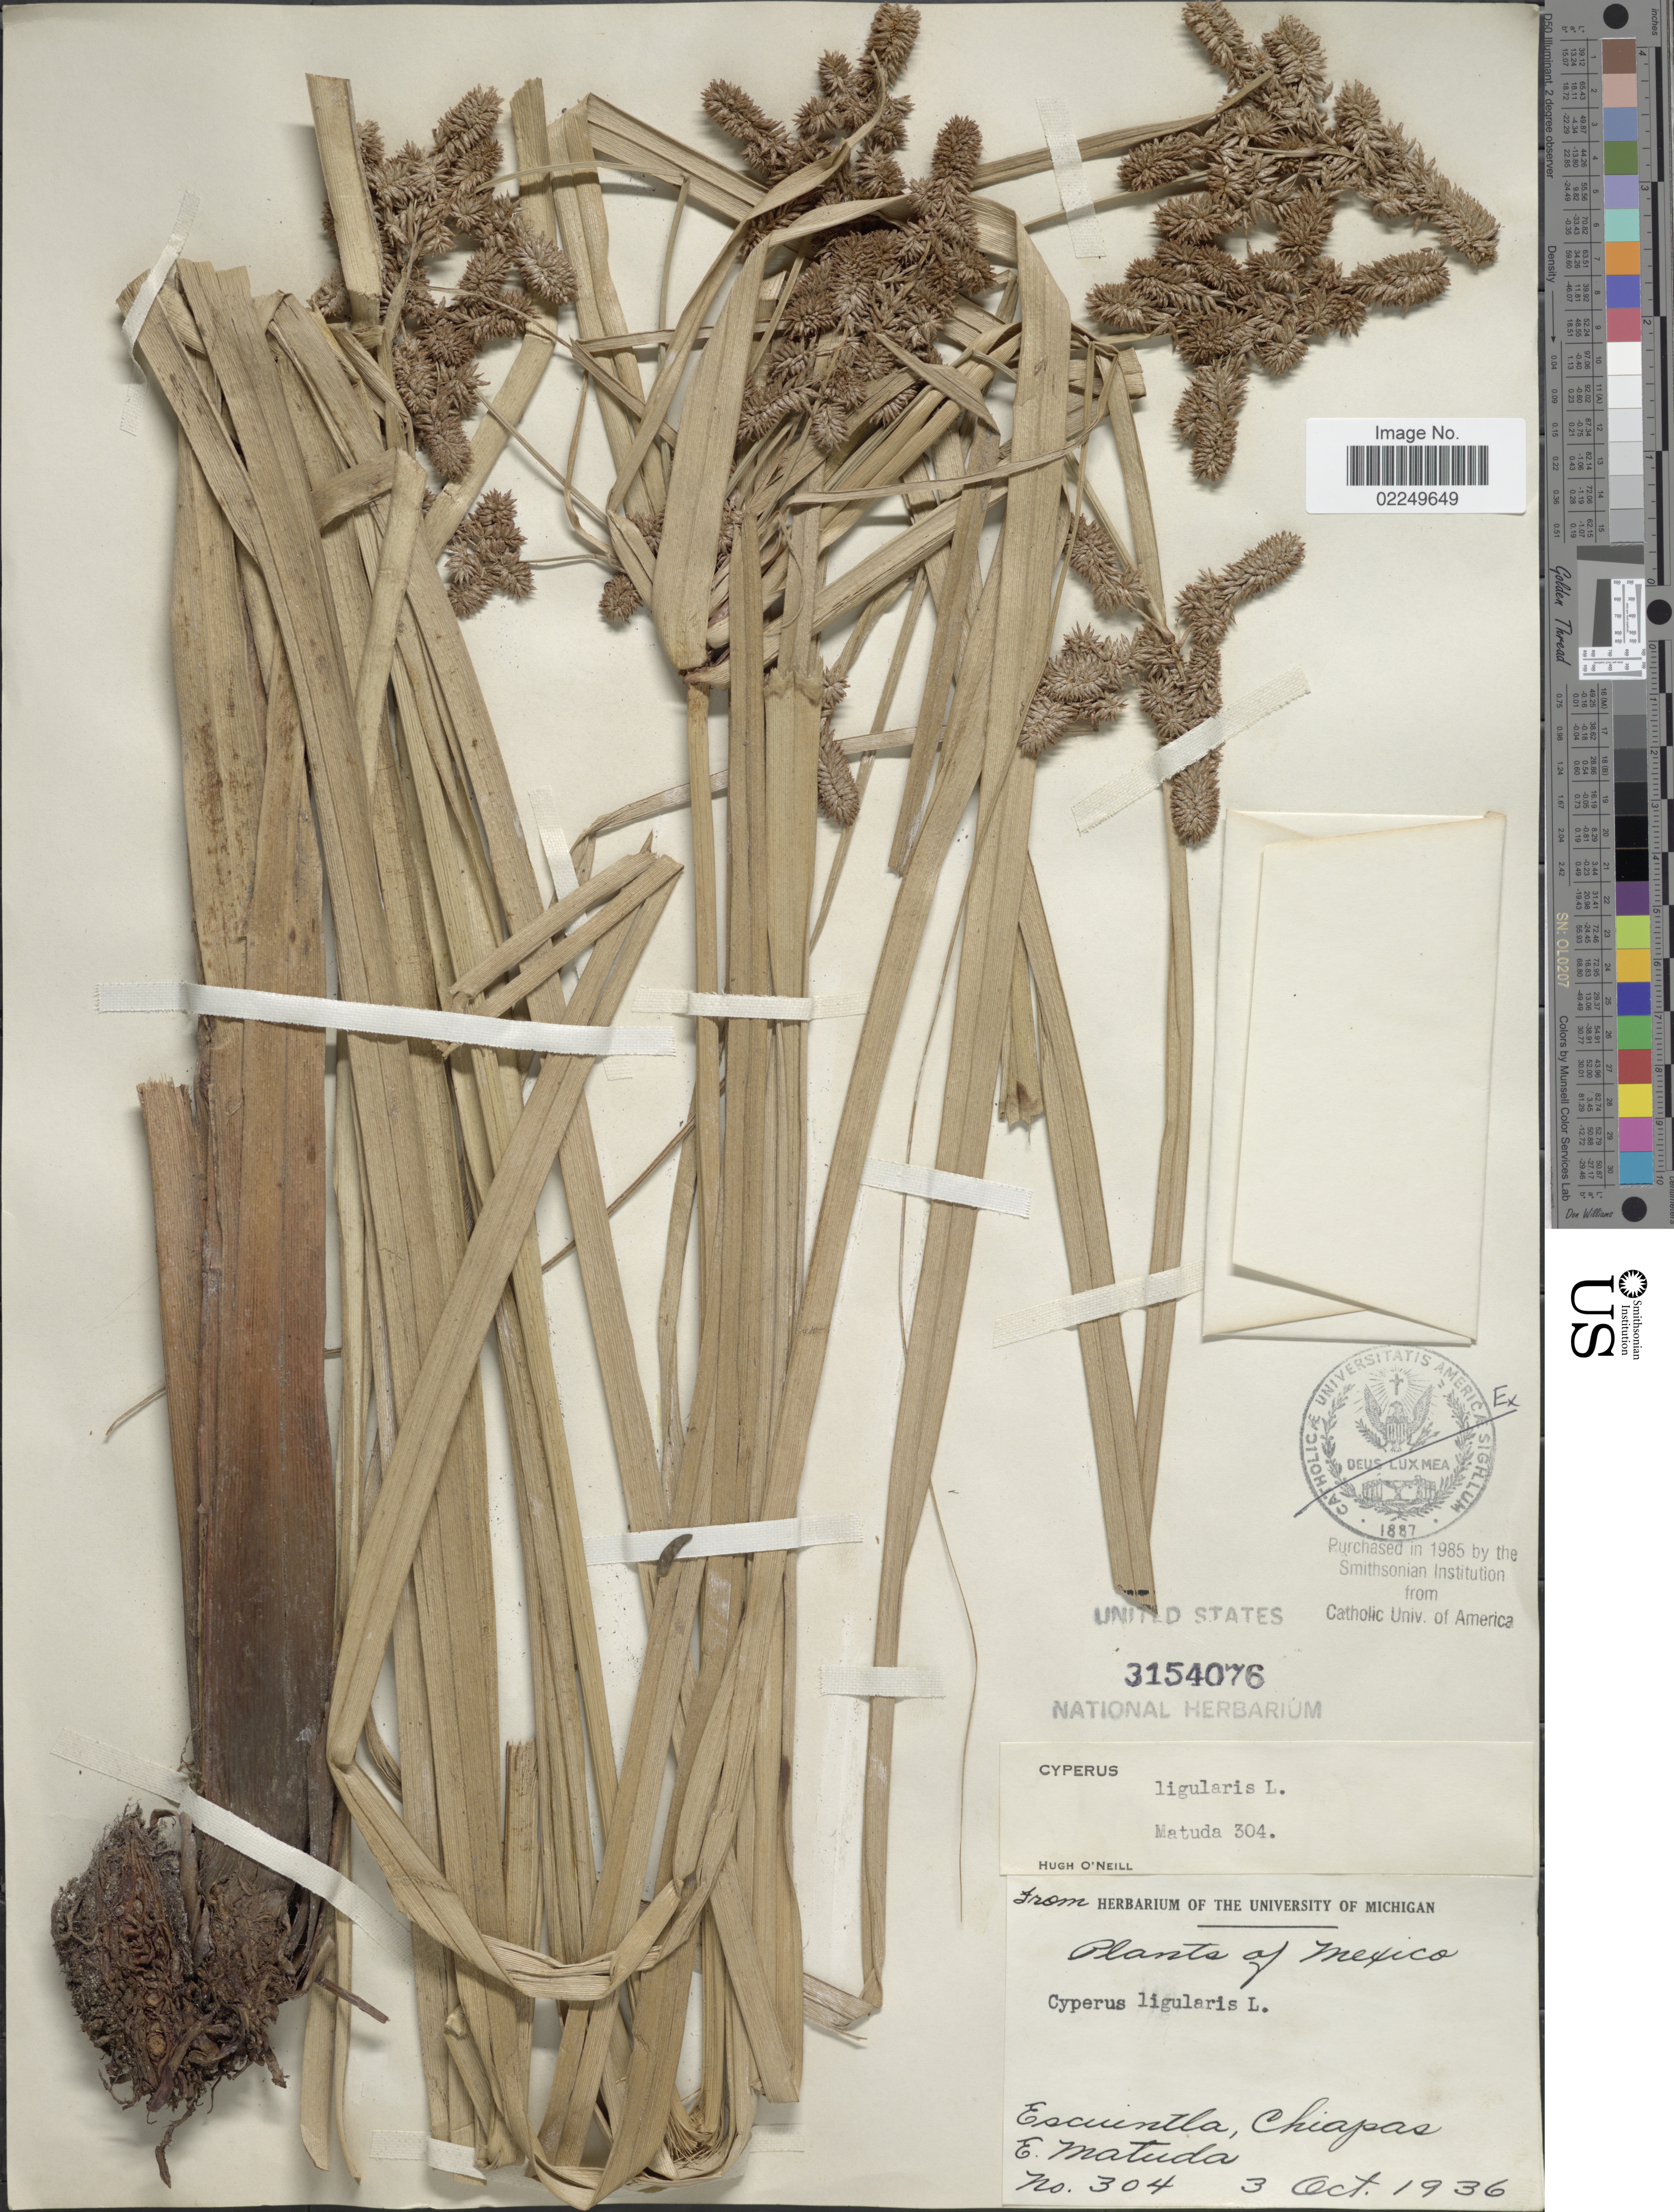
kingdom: Plantae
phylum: Tracheophyta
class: Liliopsida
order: Poales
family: Cyperaceae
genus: Cyperus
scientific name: Cyperus ligularis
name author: L.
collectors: E. Matuda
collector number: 304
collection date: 1936-10-03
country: Mexico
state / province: Chiapas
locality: Escuintla, Chiapas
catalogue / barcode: US 3154076